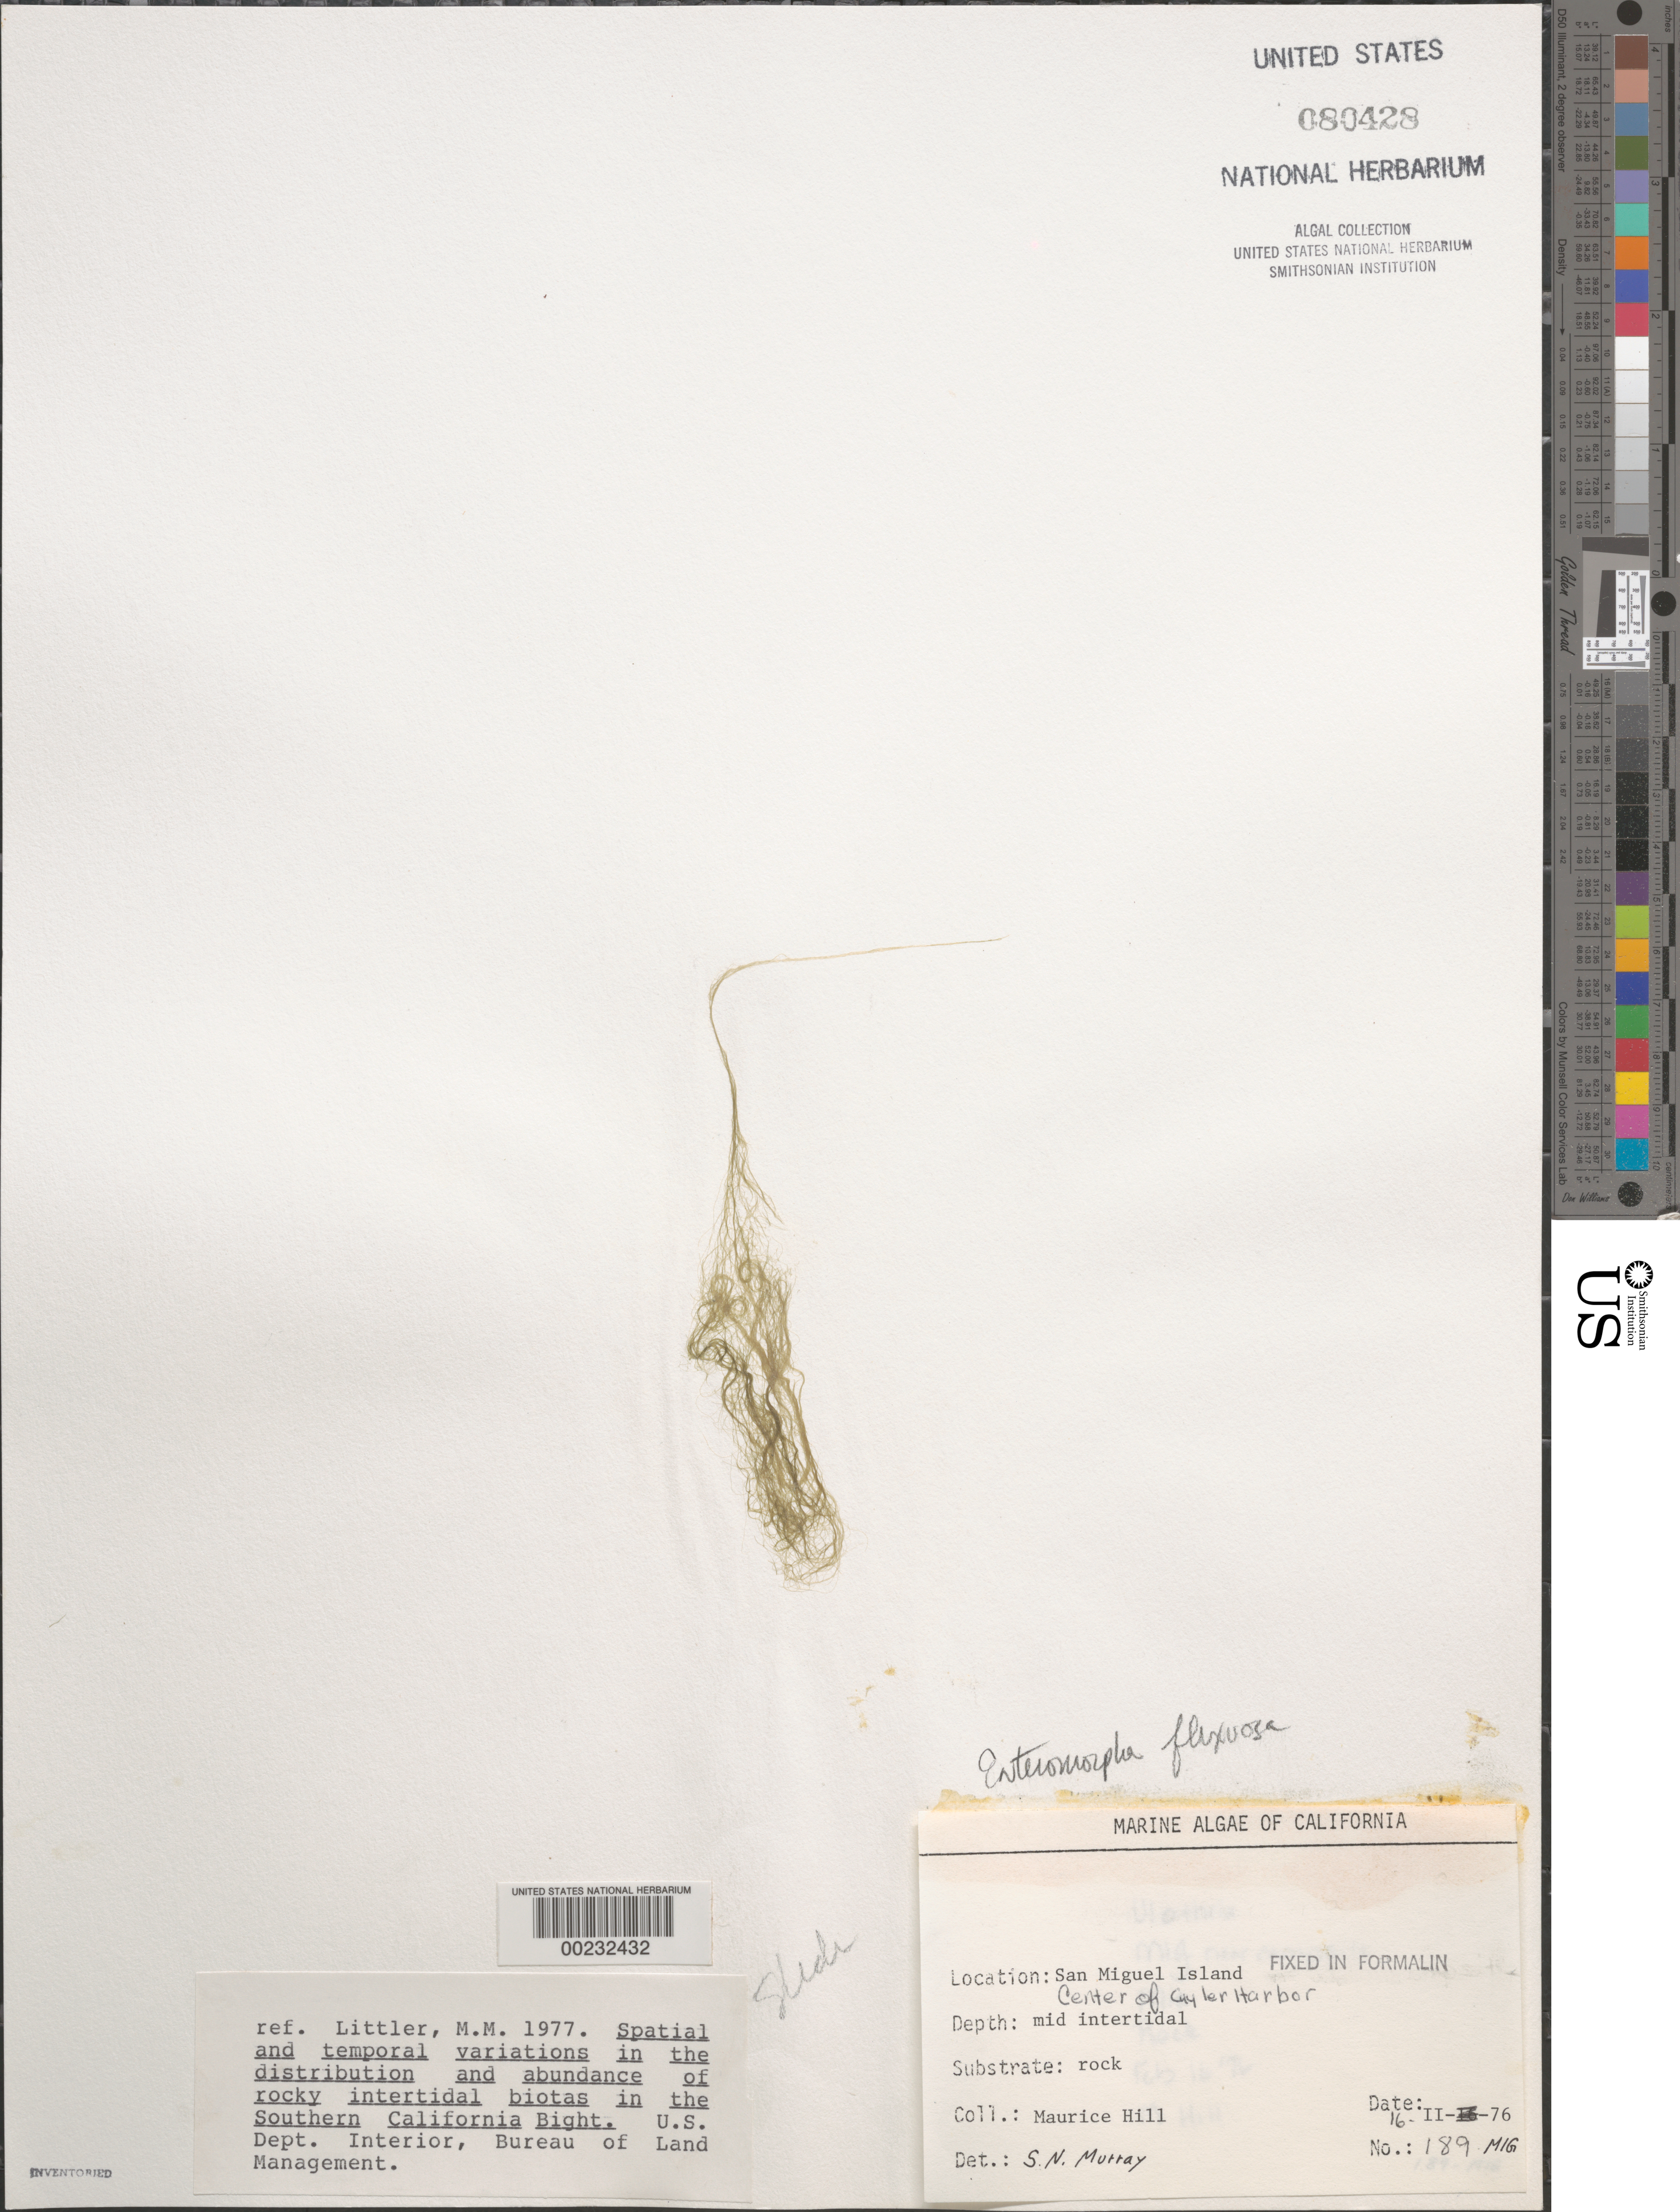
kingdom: Plantae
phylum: Chlorophyta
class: Ulvophyceae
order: Ulvales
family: Ulvaceae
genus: Ulva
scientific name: Ulva flexuosa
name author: Wulfen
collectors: M. Hill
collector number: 189-mig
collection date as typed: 16 Feb 1976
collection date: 1976-02-16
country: United States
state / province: California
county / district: Santa Barbara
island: San Miguel Island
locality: Cuyler Harbor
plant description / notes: BLM-SOCALBIGHT Rocky Intertidal Survey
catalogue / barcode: US 80428